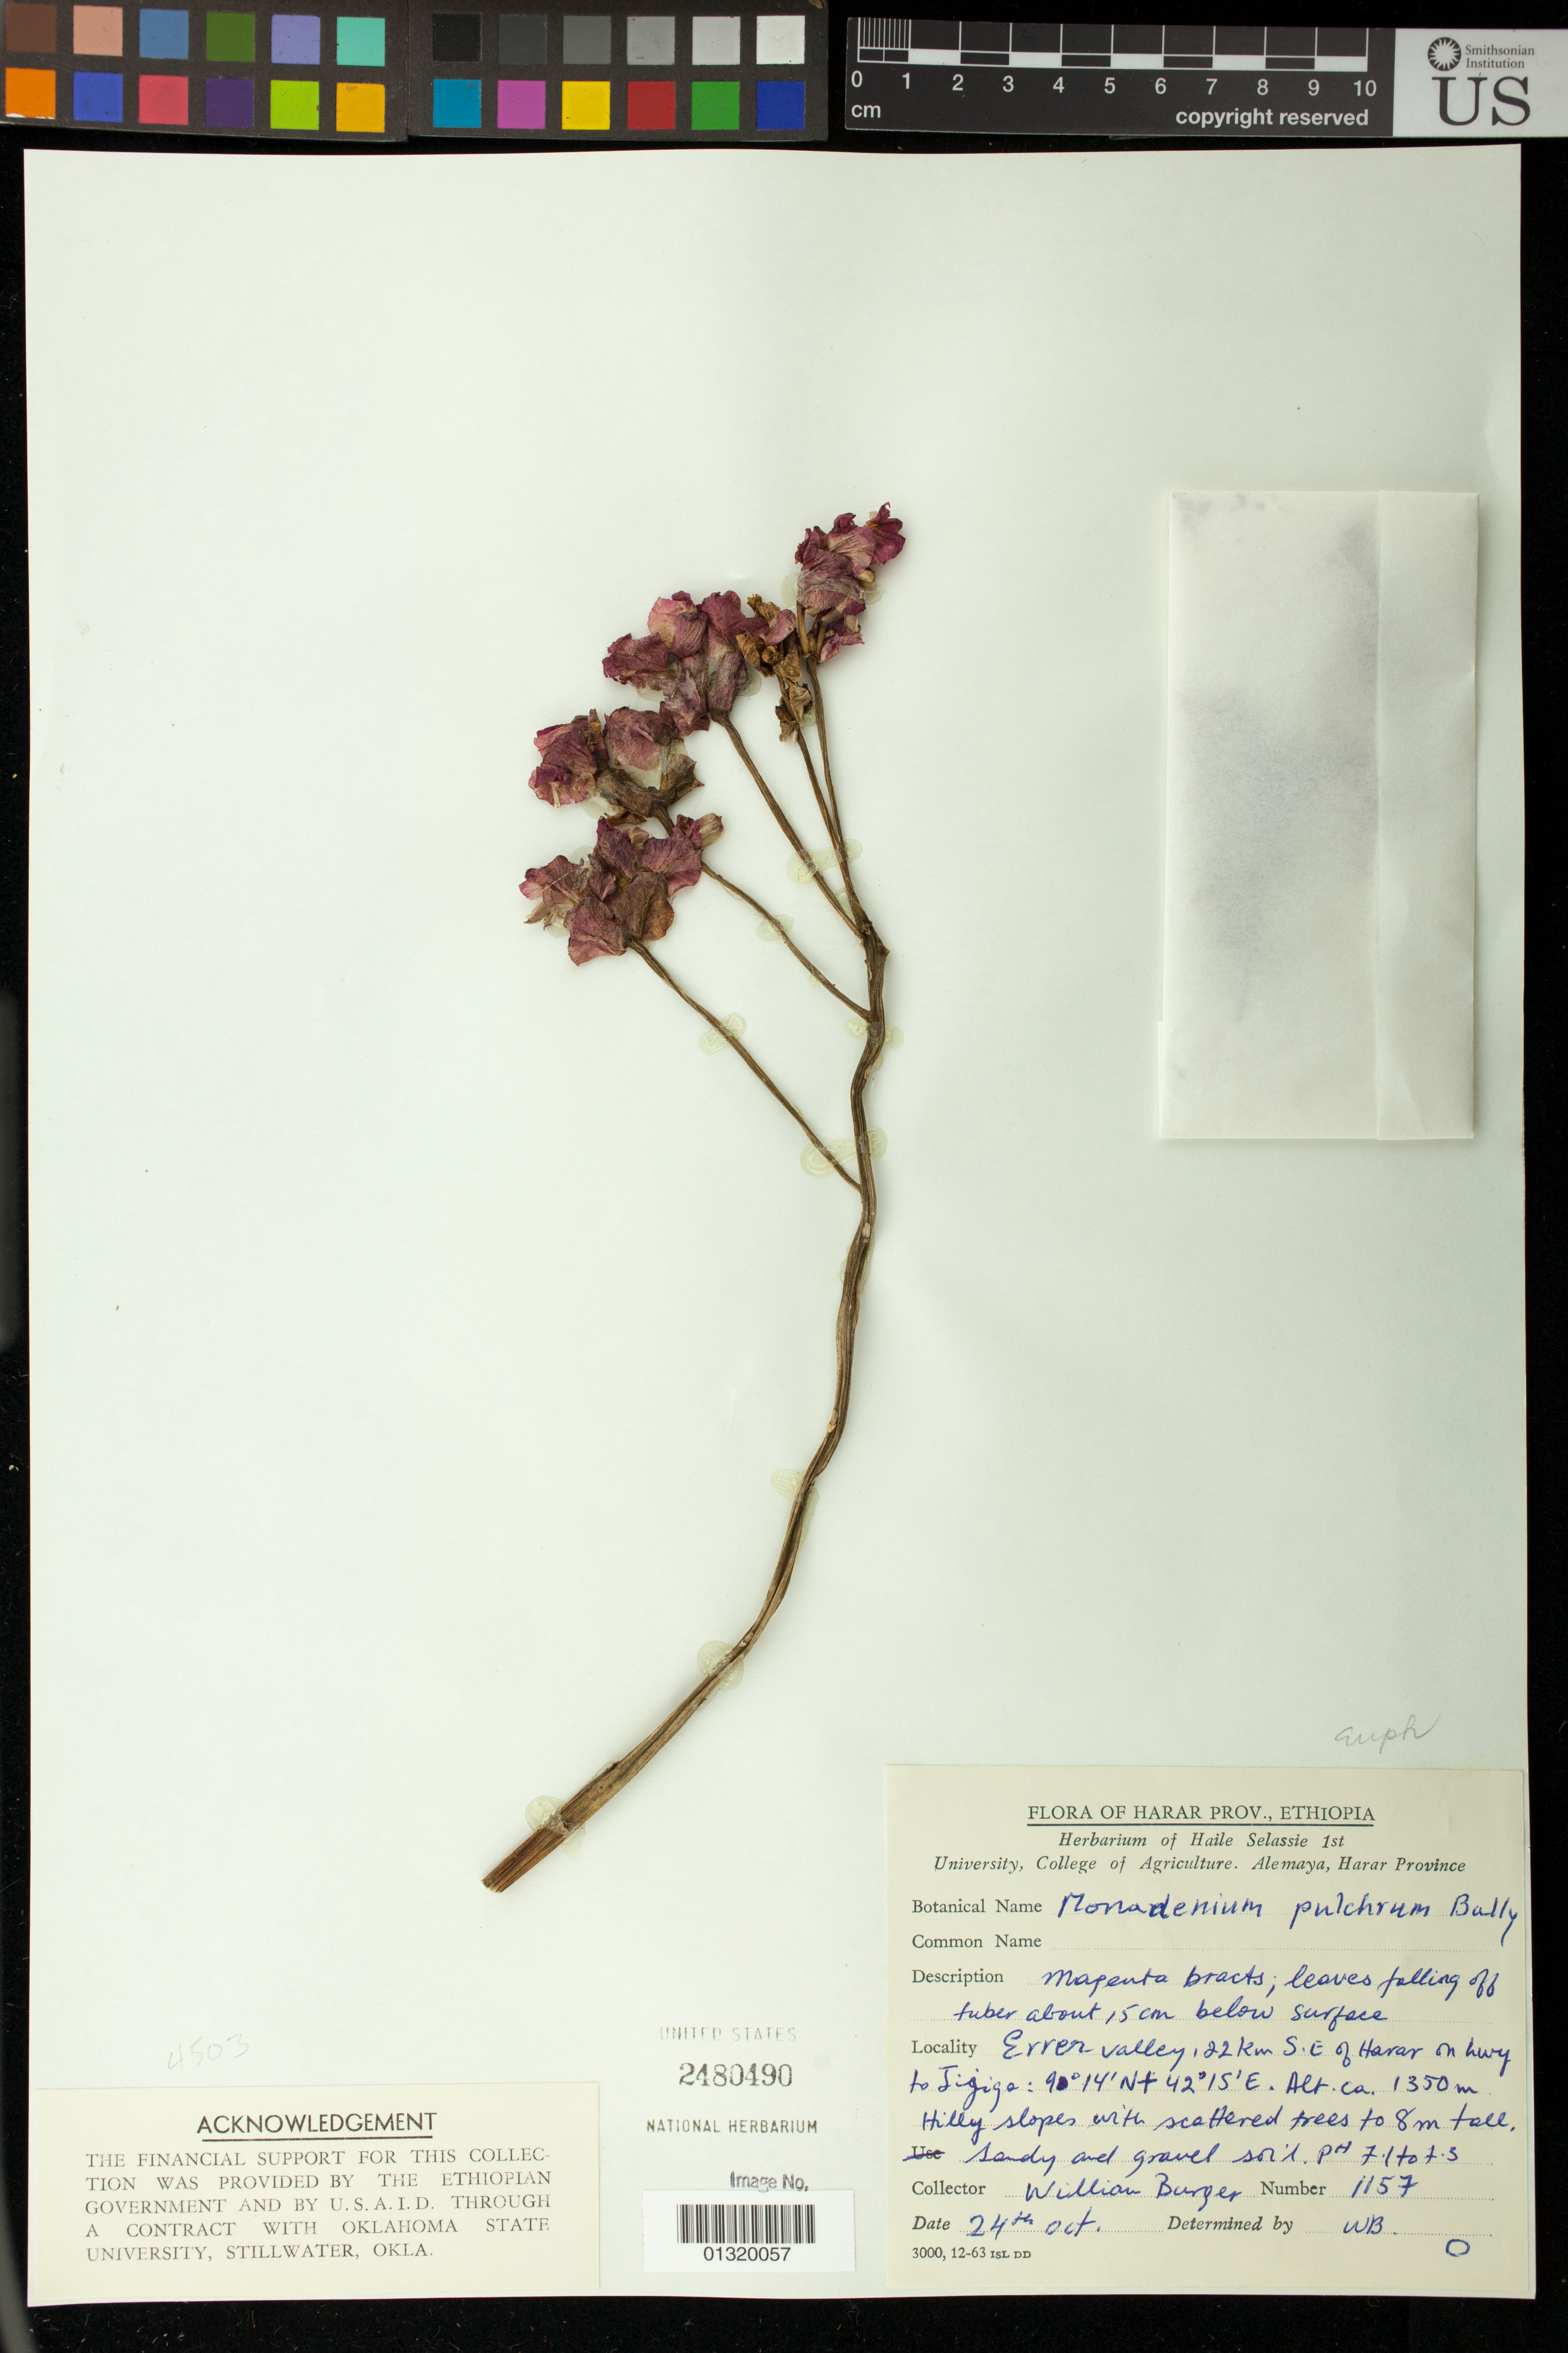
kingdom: Plantae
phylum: Tracheophyta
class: Magnoliopsida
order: Malpighiales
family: Picrodendraceae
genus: Micrantheum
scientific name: Micrantheum pudibundum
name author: P.R.O. Bally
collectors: W. Burger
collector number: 1157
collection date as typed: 10-24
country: Ethiopia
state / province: Somali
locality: Errer valley, 22 km S.E. of Harar on hwy to Jijiga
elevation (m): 1350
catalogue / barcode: US 2480490